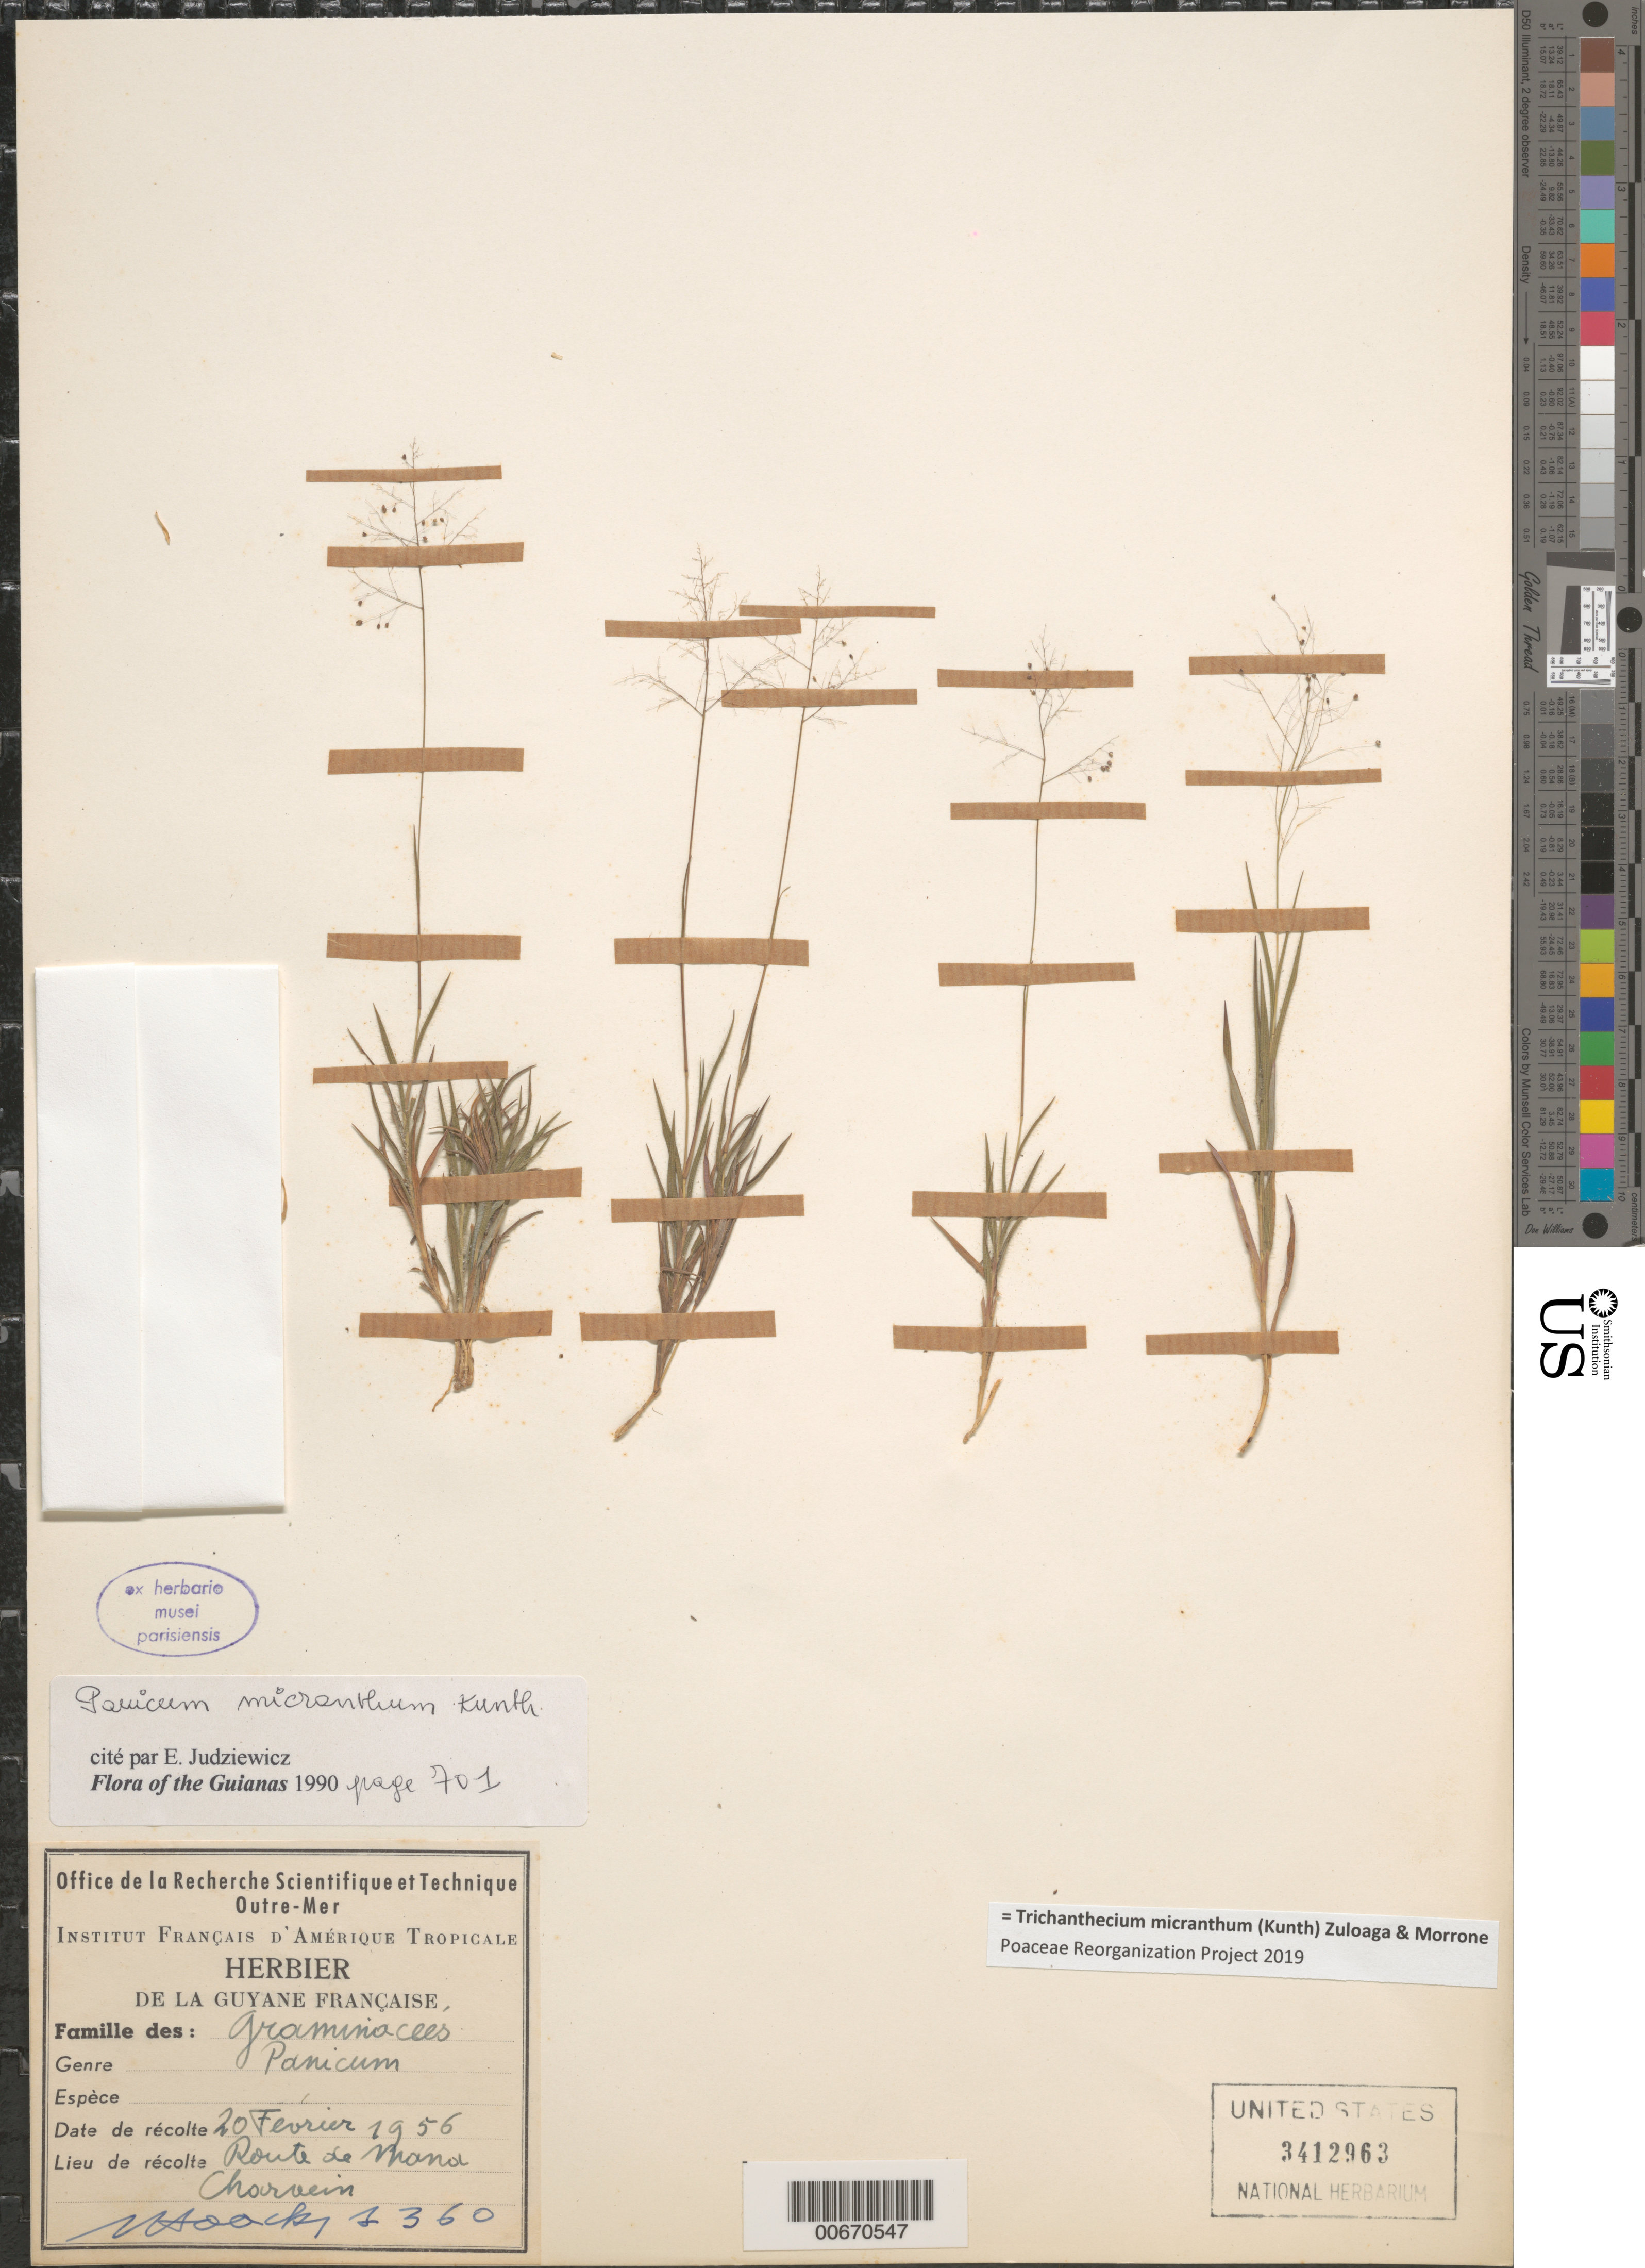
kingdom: Plantae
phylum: Tracheophyta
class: Liliopsida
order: Poales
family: Poaceae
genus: Trichanthecium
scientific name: Trichanthecium micranthum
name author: (Kunth) Zuloaga & Morrone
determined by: Poaceae Reorganization Project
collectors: J. Hoock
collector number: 1360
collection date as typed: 20-Feb-56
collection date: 1956-02-20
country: French Guiana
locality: Route de Mana, Charvein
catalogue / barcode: US 3412963